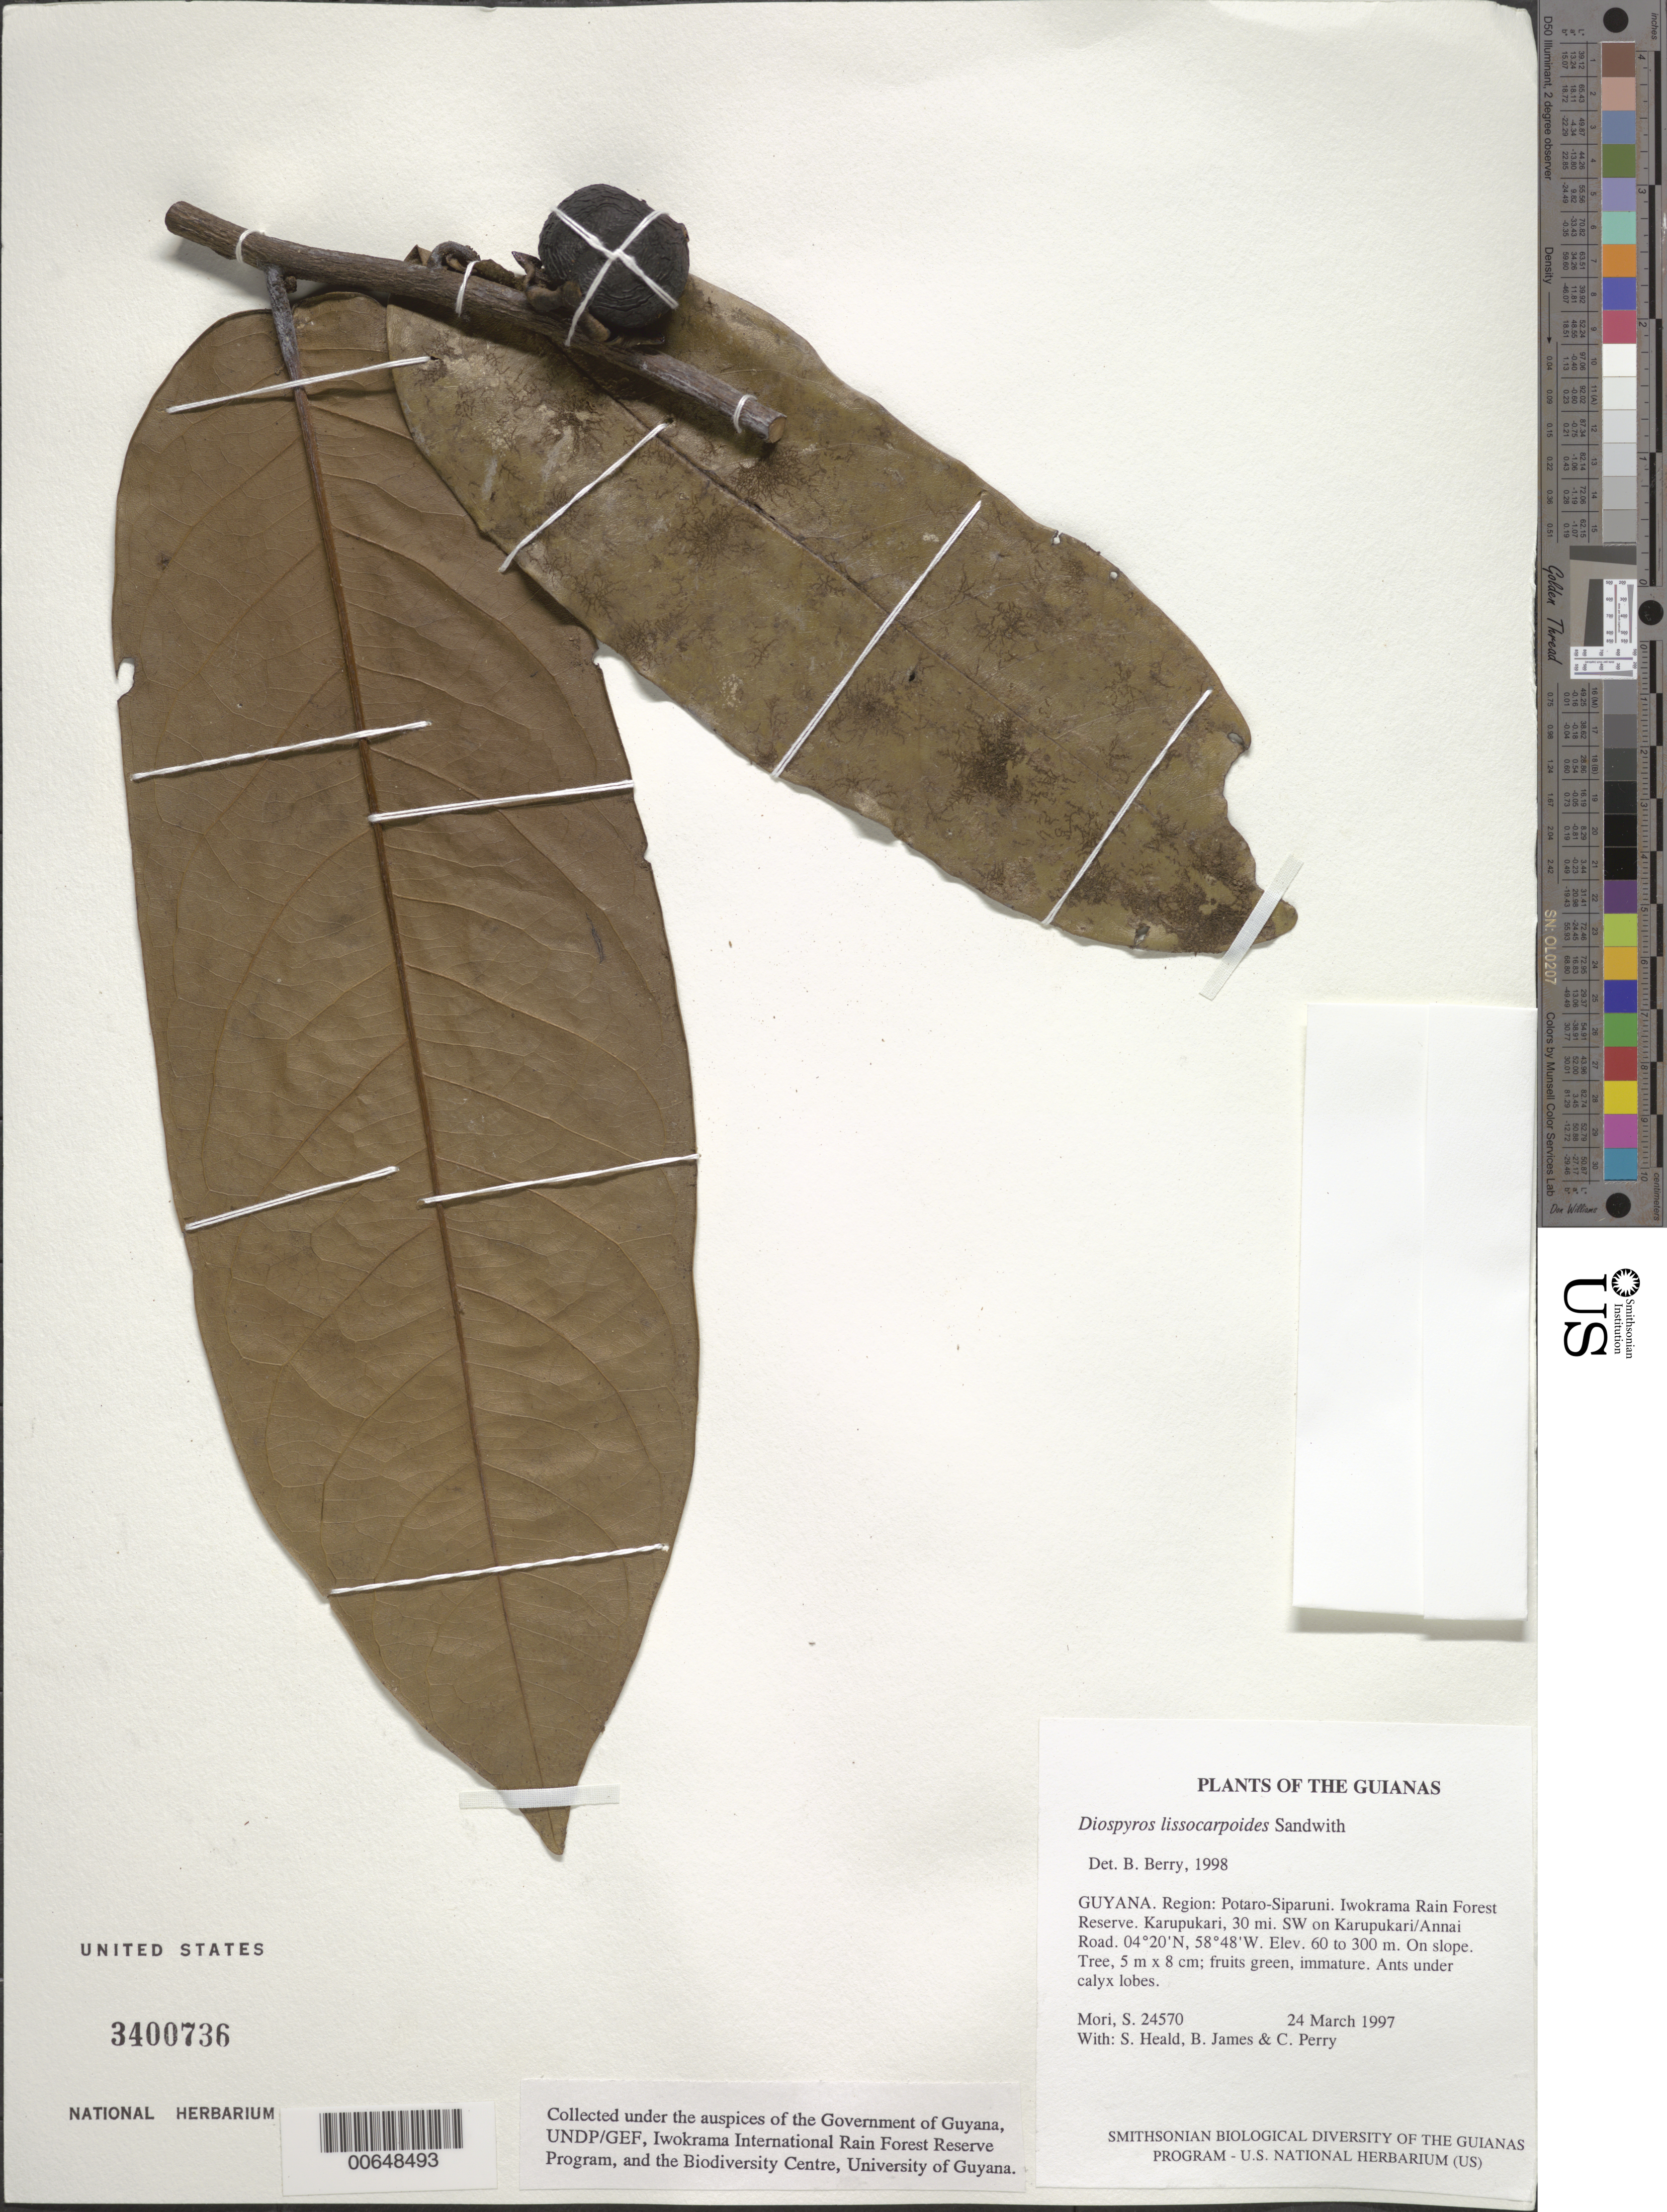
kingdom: Plantae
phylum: Tracheophyta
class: Magnoliopsida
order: Ericales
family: Ebenaceae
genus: Diospyros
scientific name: Diospyros lissocarpoides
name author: Sandwith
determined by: Berry, P. E., (WIS), University of Wisconsin - Madison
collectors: S. Mori, S. Heald, B. James & C. Perry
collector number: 24570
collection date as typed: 24 March 1997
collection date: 1997-03-24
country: Guyana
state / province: Potaro-Siparuni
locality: Iwokrama Rain Forest Reserve. Karupukari, 30 mi. SW on Karupukari/Annai Road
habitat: On slope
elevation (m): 60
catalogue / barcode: US 3400736